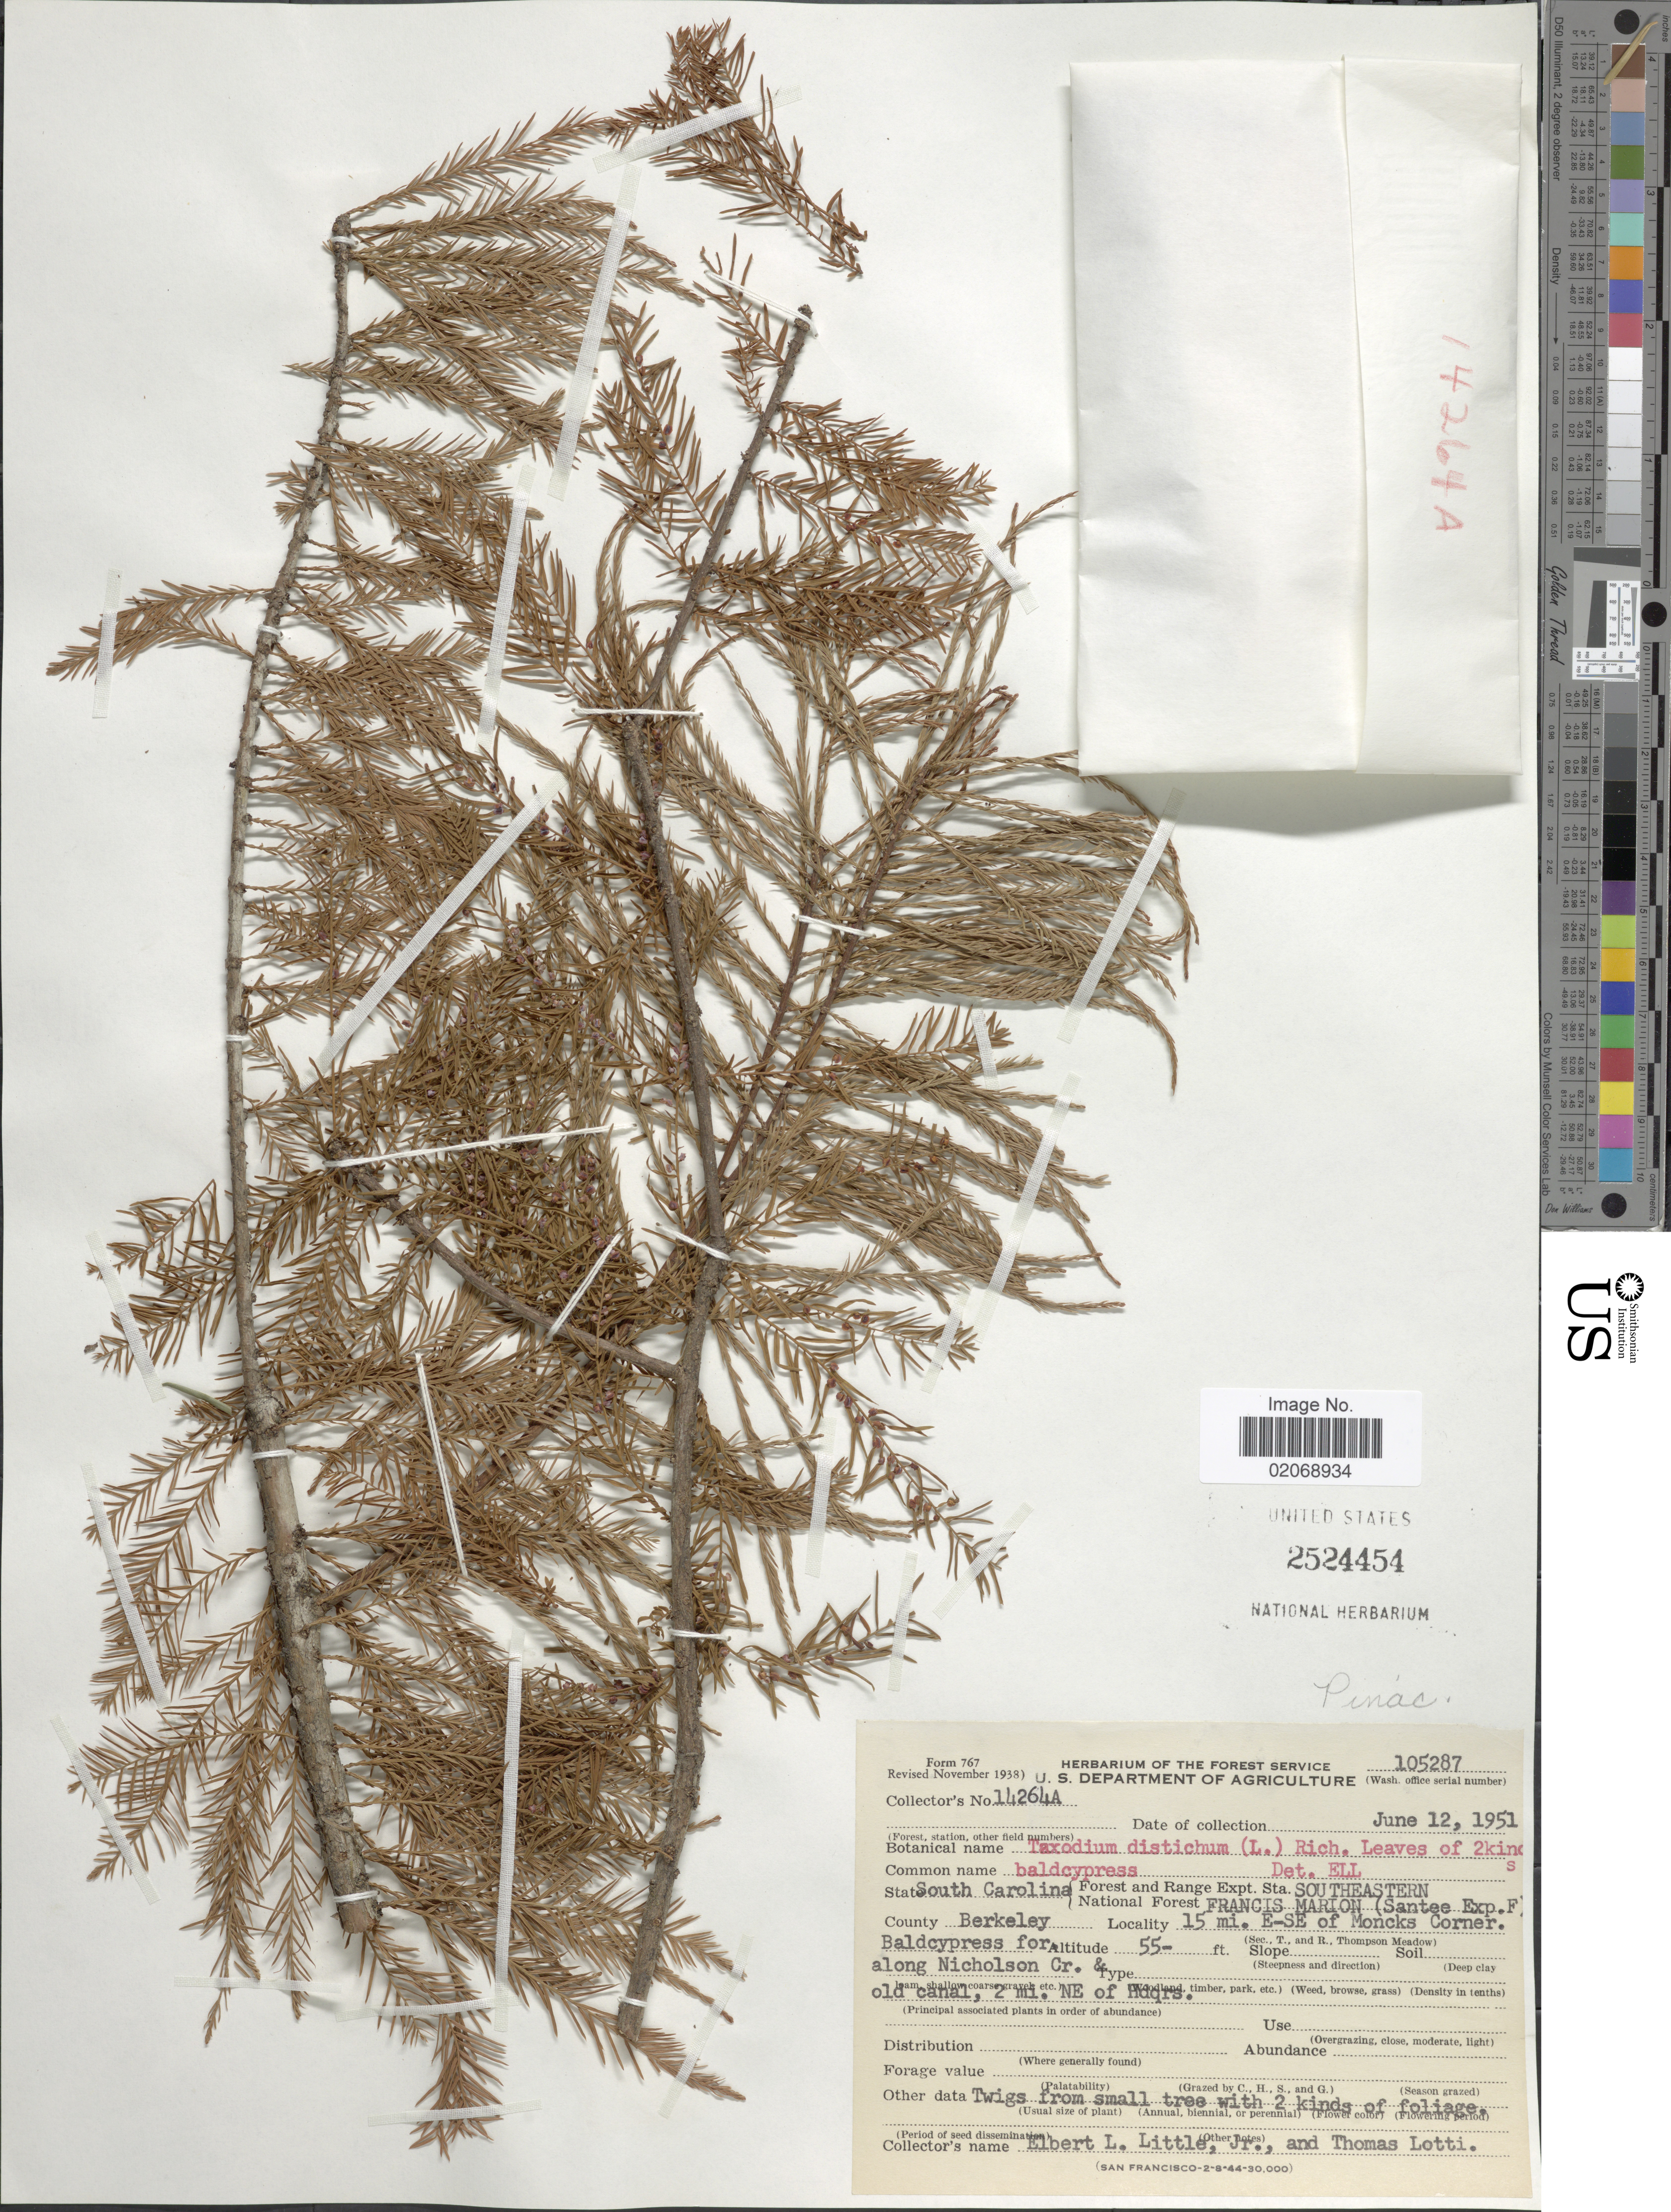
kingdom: Plantae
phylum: Tracheophyta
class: Pinopsida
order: Pinales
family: Cupressaceae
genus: Taxodium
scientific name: Taxodium distichum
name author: (L.) Rich.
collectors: E. L. Little & T. Lotti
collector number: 14264A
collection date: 1951-06-12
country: United States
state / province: South Carolina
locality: Sta. southeastern. National Forest Francis Marion (Santee Exp. F. 15 mi. E-Se of Moncks Corner. County berkeley, Ba;dcypress for along Nicholson Cr. & old Canal, 2 mi NE of Hdqrs.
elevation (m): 17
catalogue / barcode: US 2524454